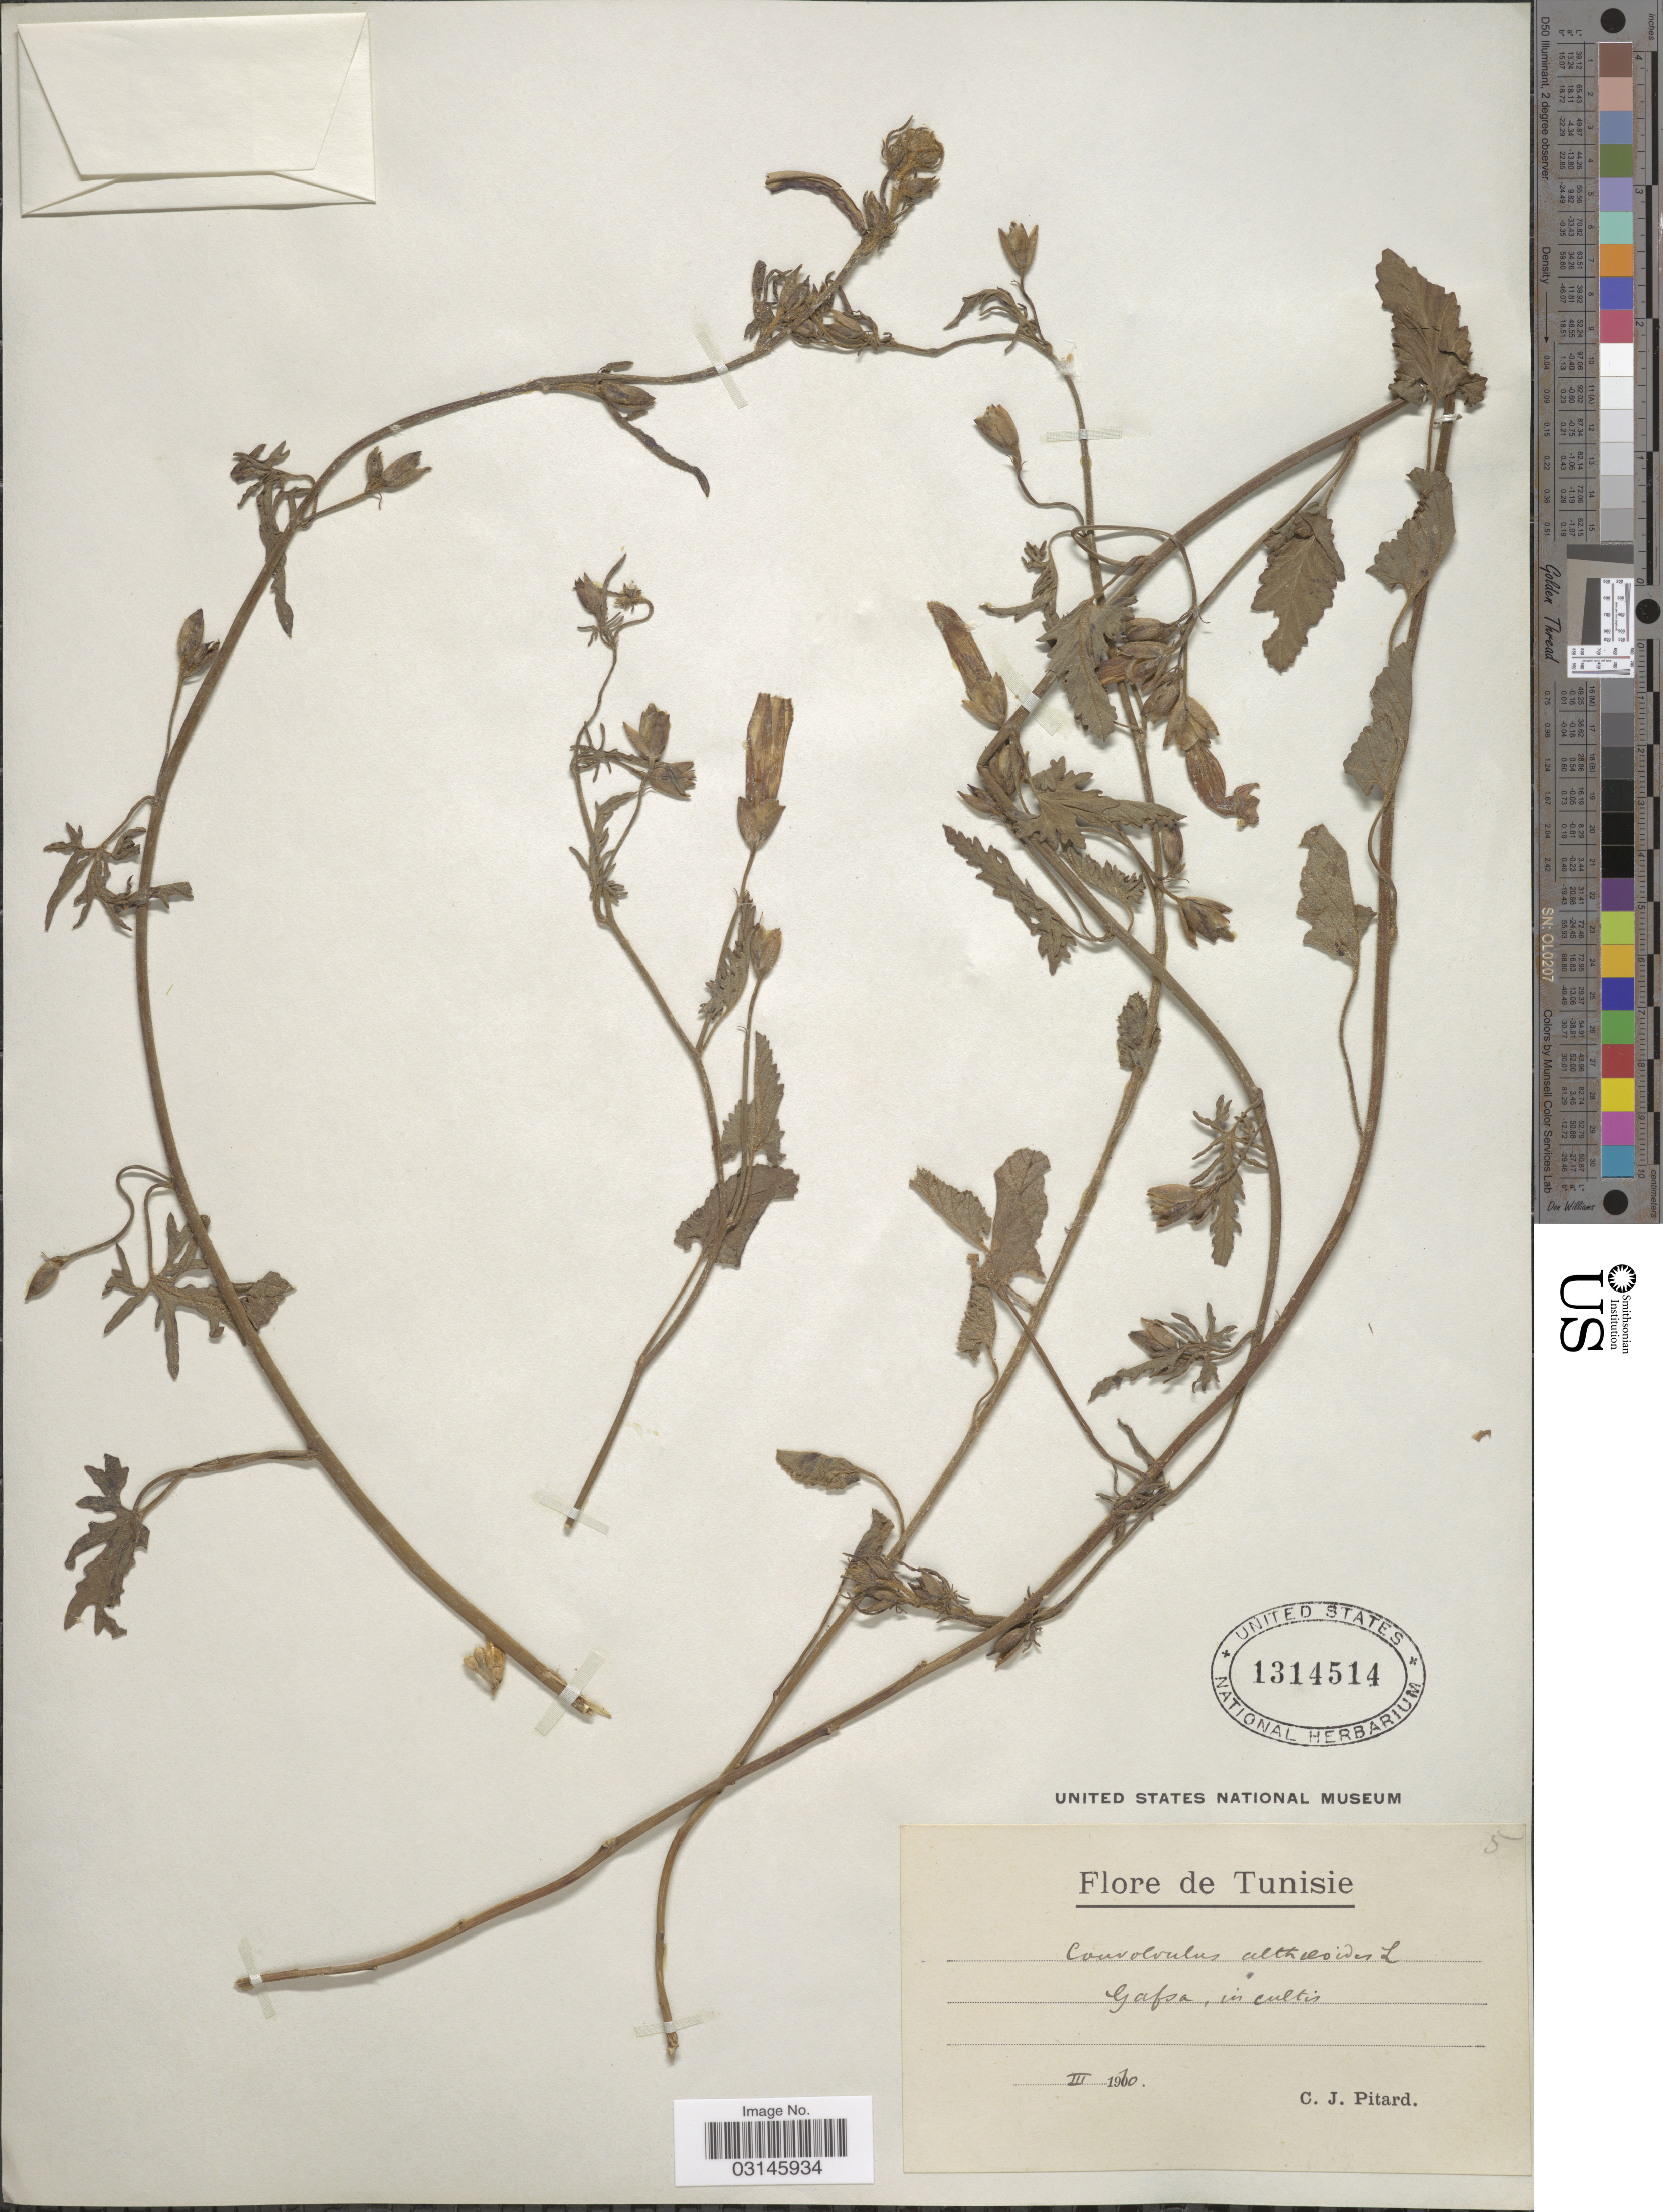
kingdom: Plantae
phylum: Tracheophyta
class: Magnoliopsida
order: Solanales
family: Convolvulaceae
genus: Convolvulus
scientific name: Convolvulus althaeoides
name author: L.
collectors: C. Pitard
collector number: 5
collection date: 1960-03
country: Tunisia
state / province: Gafsa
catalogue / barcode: US 1314514